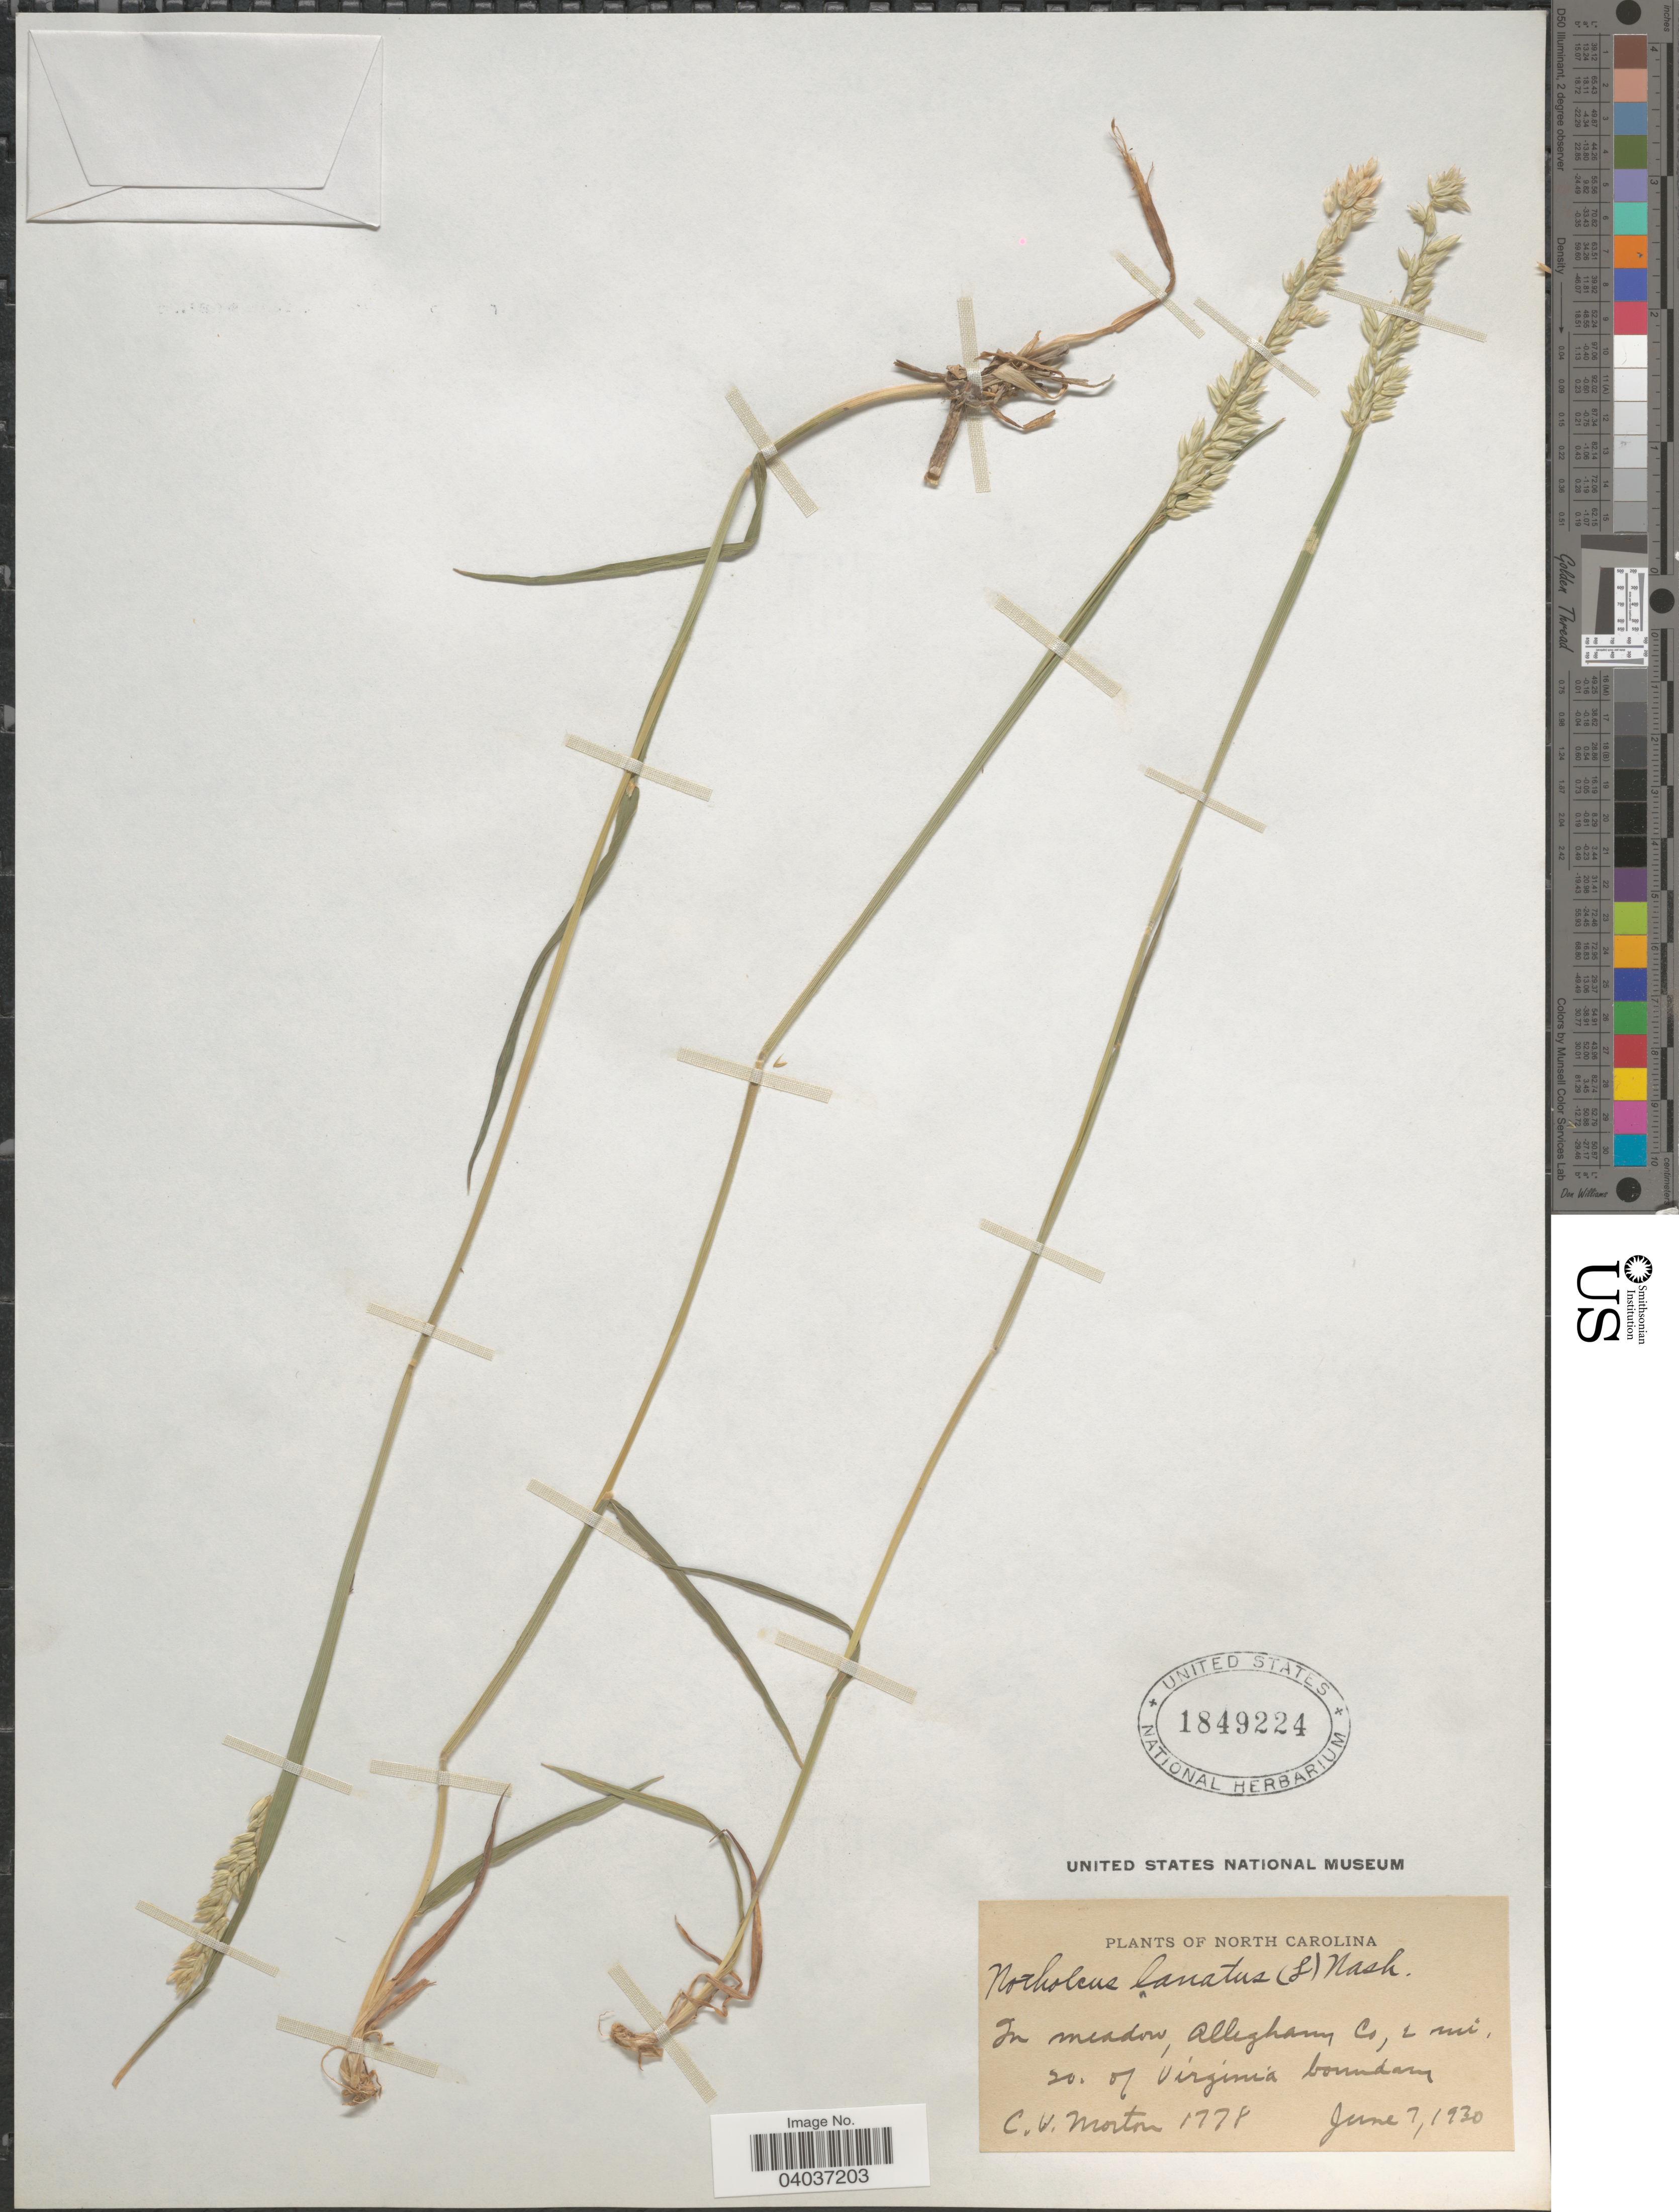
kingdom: Plantae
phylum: Tracheophyta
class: Liliopsida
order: Poales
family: Poaceae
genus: Holcus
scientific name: Holcus lanatus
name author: L.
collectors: C. V. Morton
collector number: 1778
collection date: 1930-06-07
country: United States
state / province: North Carolina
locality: Alleghany Co, 2 mi. so. of Virginia boundary.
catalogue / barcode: US 1849224